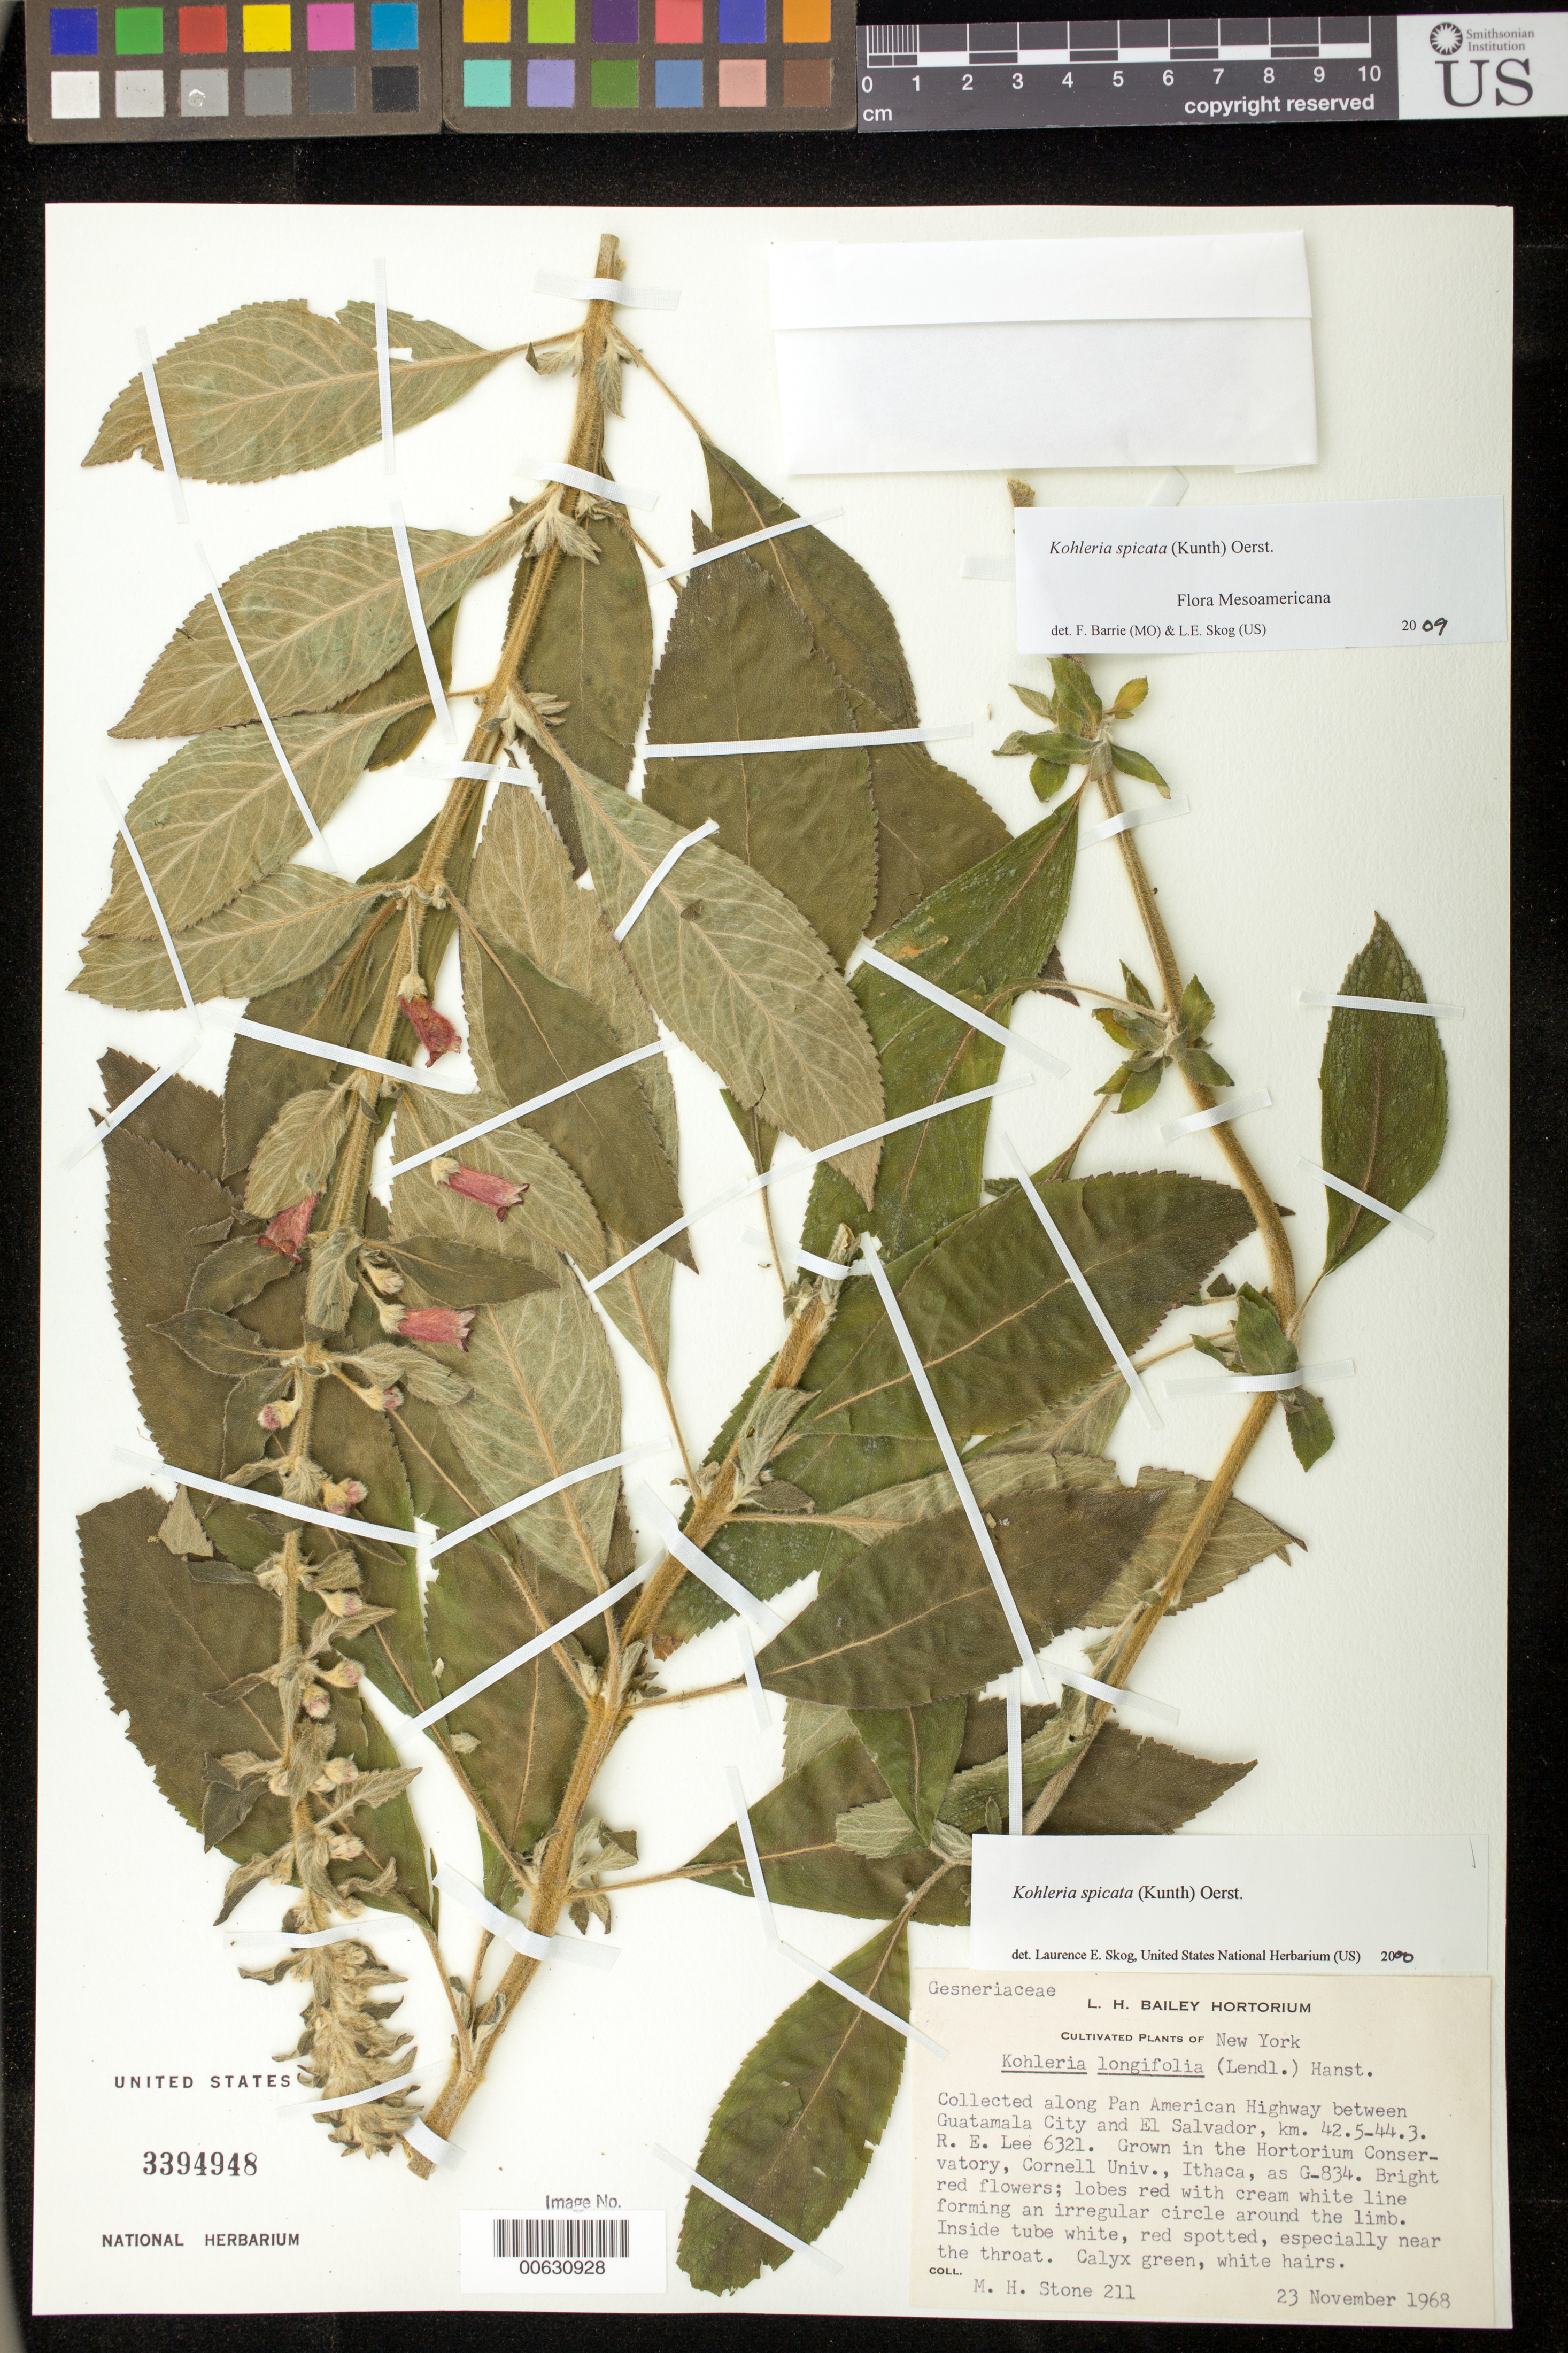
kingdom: Plantae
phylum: Tracheophyta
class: Magnoliopsida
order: Lamiales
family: Gesneriaceae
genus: Kohleria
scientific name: Kohleria spicata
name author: (Kunth) Oerst.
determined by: Skog, Laurence E.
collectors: M. Stone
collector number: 211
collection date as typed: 23 Nov 1968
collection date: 1968-11-23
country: Guatemala (?)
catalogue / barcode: US 3394948